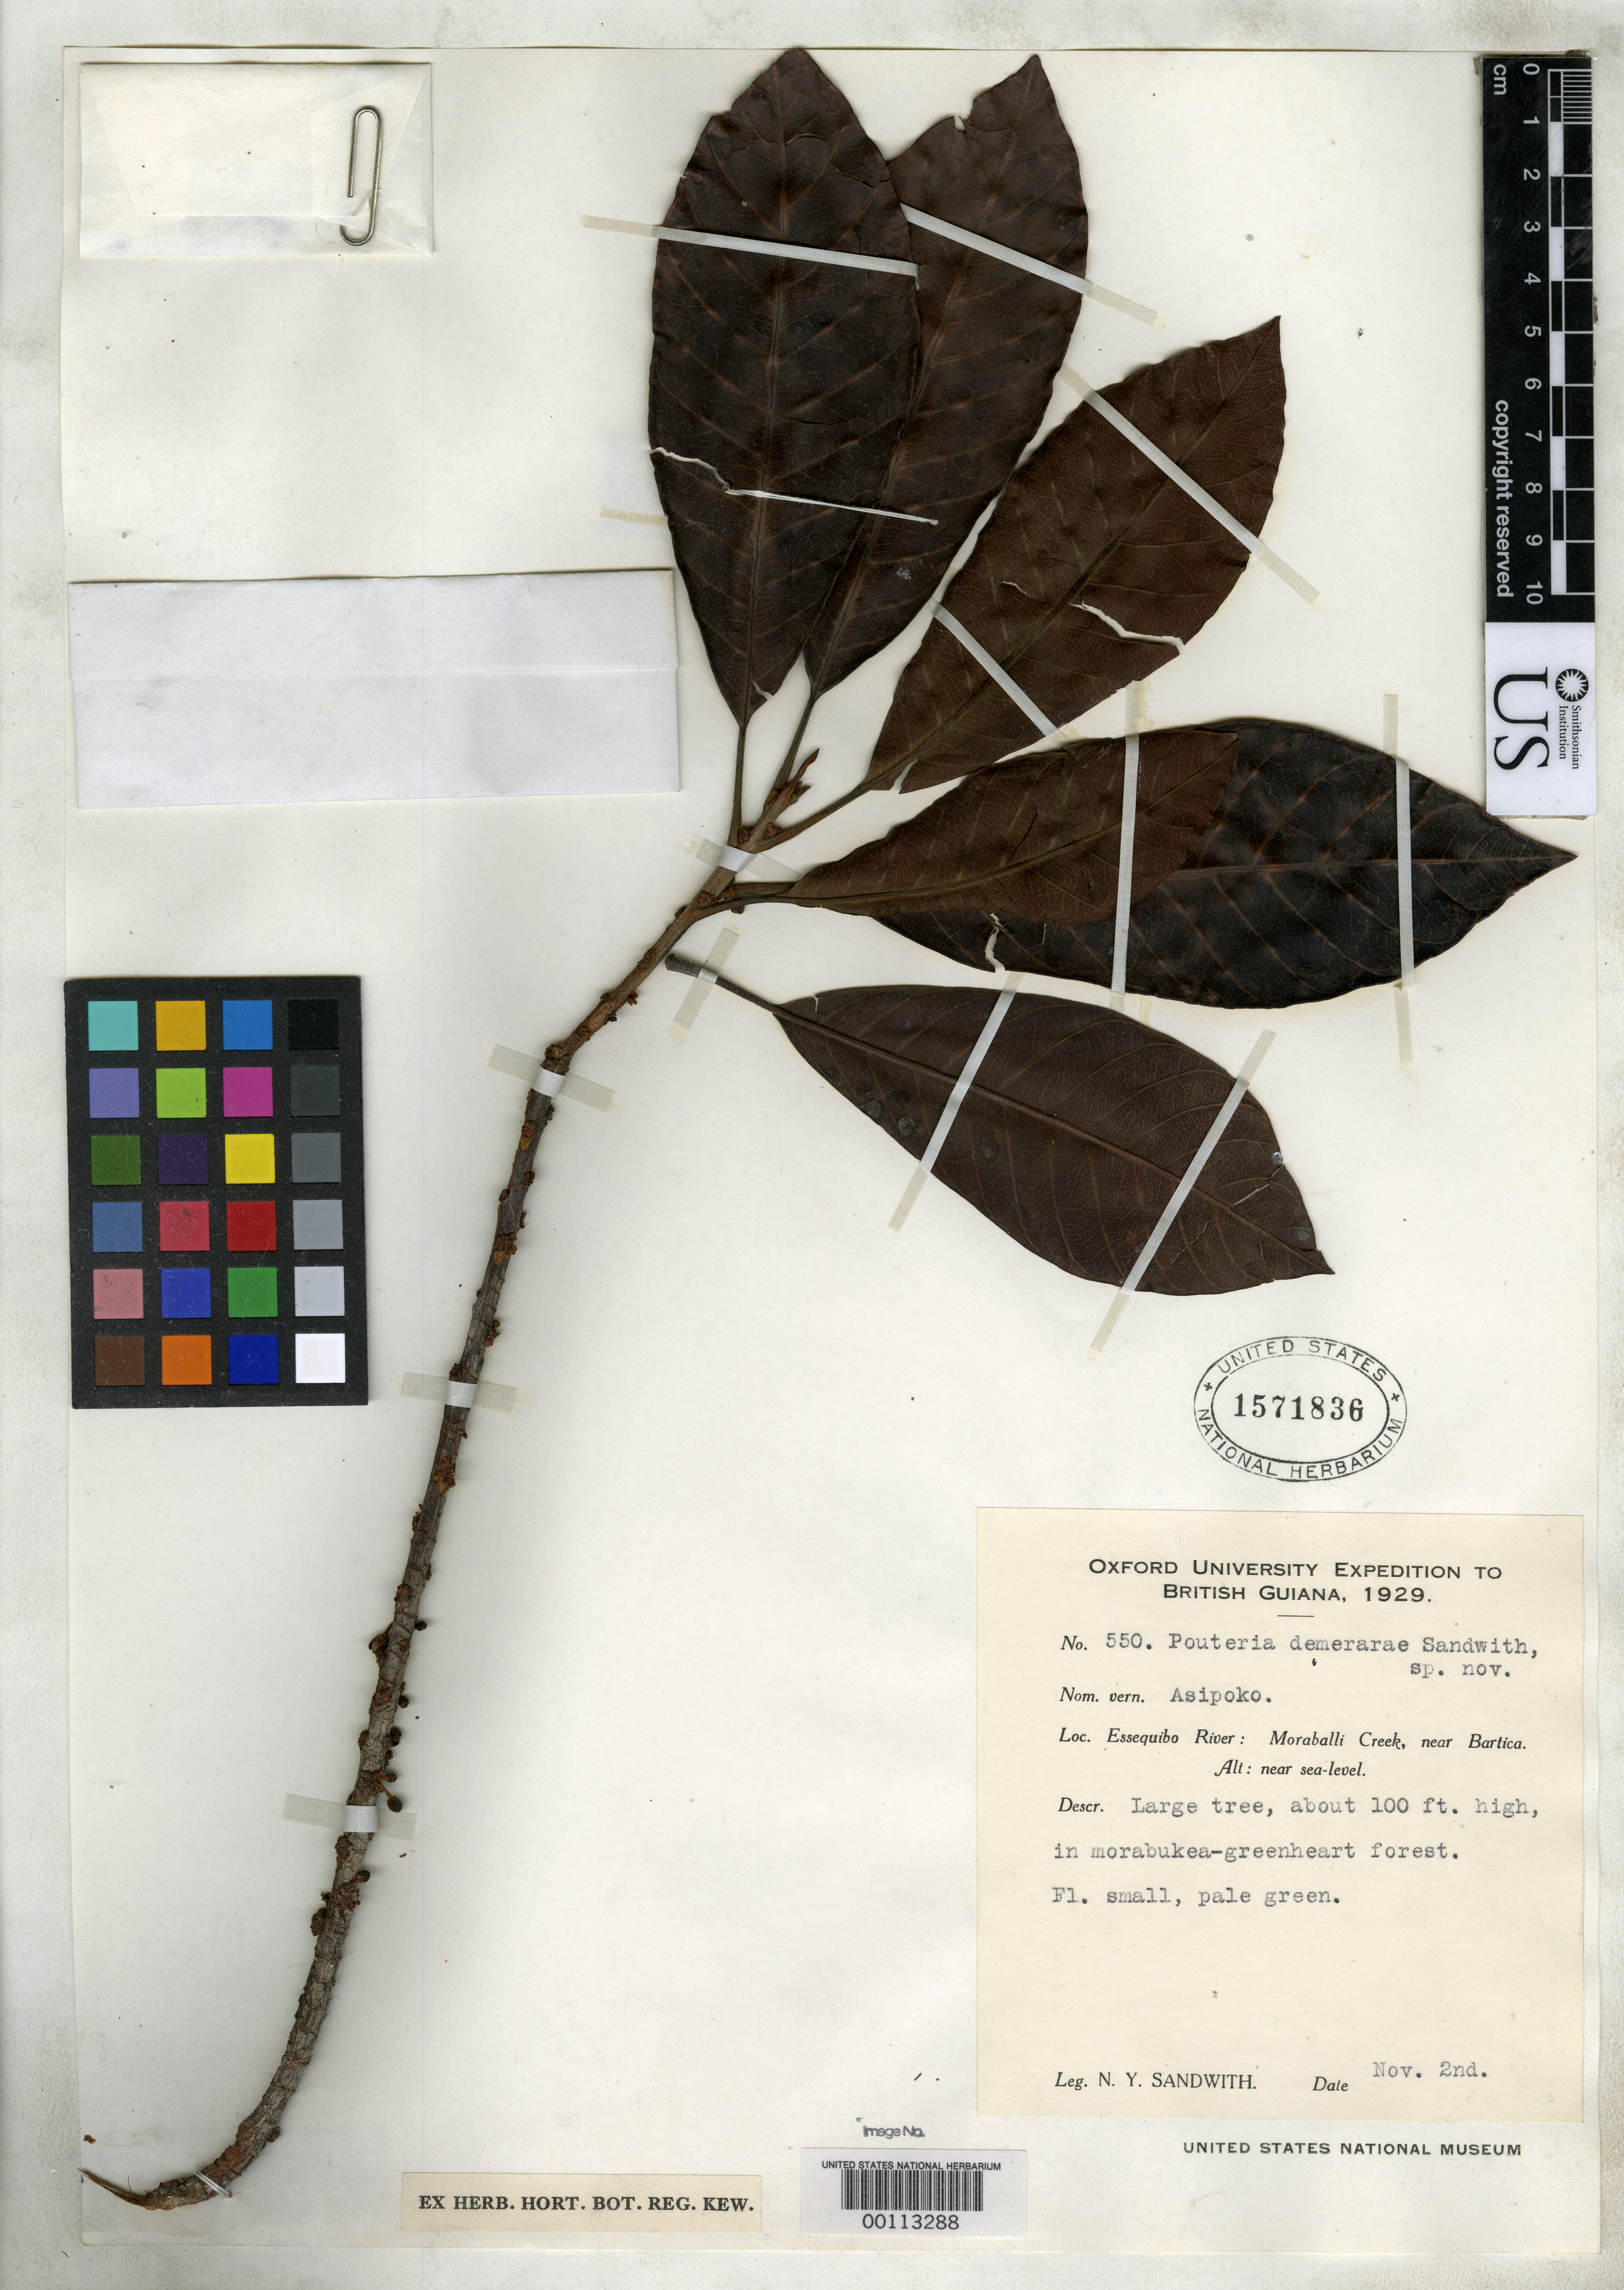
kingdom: Plantae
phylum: Tracheophyta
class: Magnoliopsida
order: Ericales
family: Sapotaceae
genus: Pouteria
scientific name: Pouteria demerarae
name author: Sandwith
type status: Isotype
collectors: N. Y. Sandwith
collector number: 550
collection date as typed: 02 Nov 1929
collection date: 1929-11-02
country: Guyana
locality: Essequibo River, Moraballi Creek, near Bartica.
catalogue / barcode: US 1571836